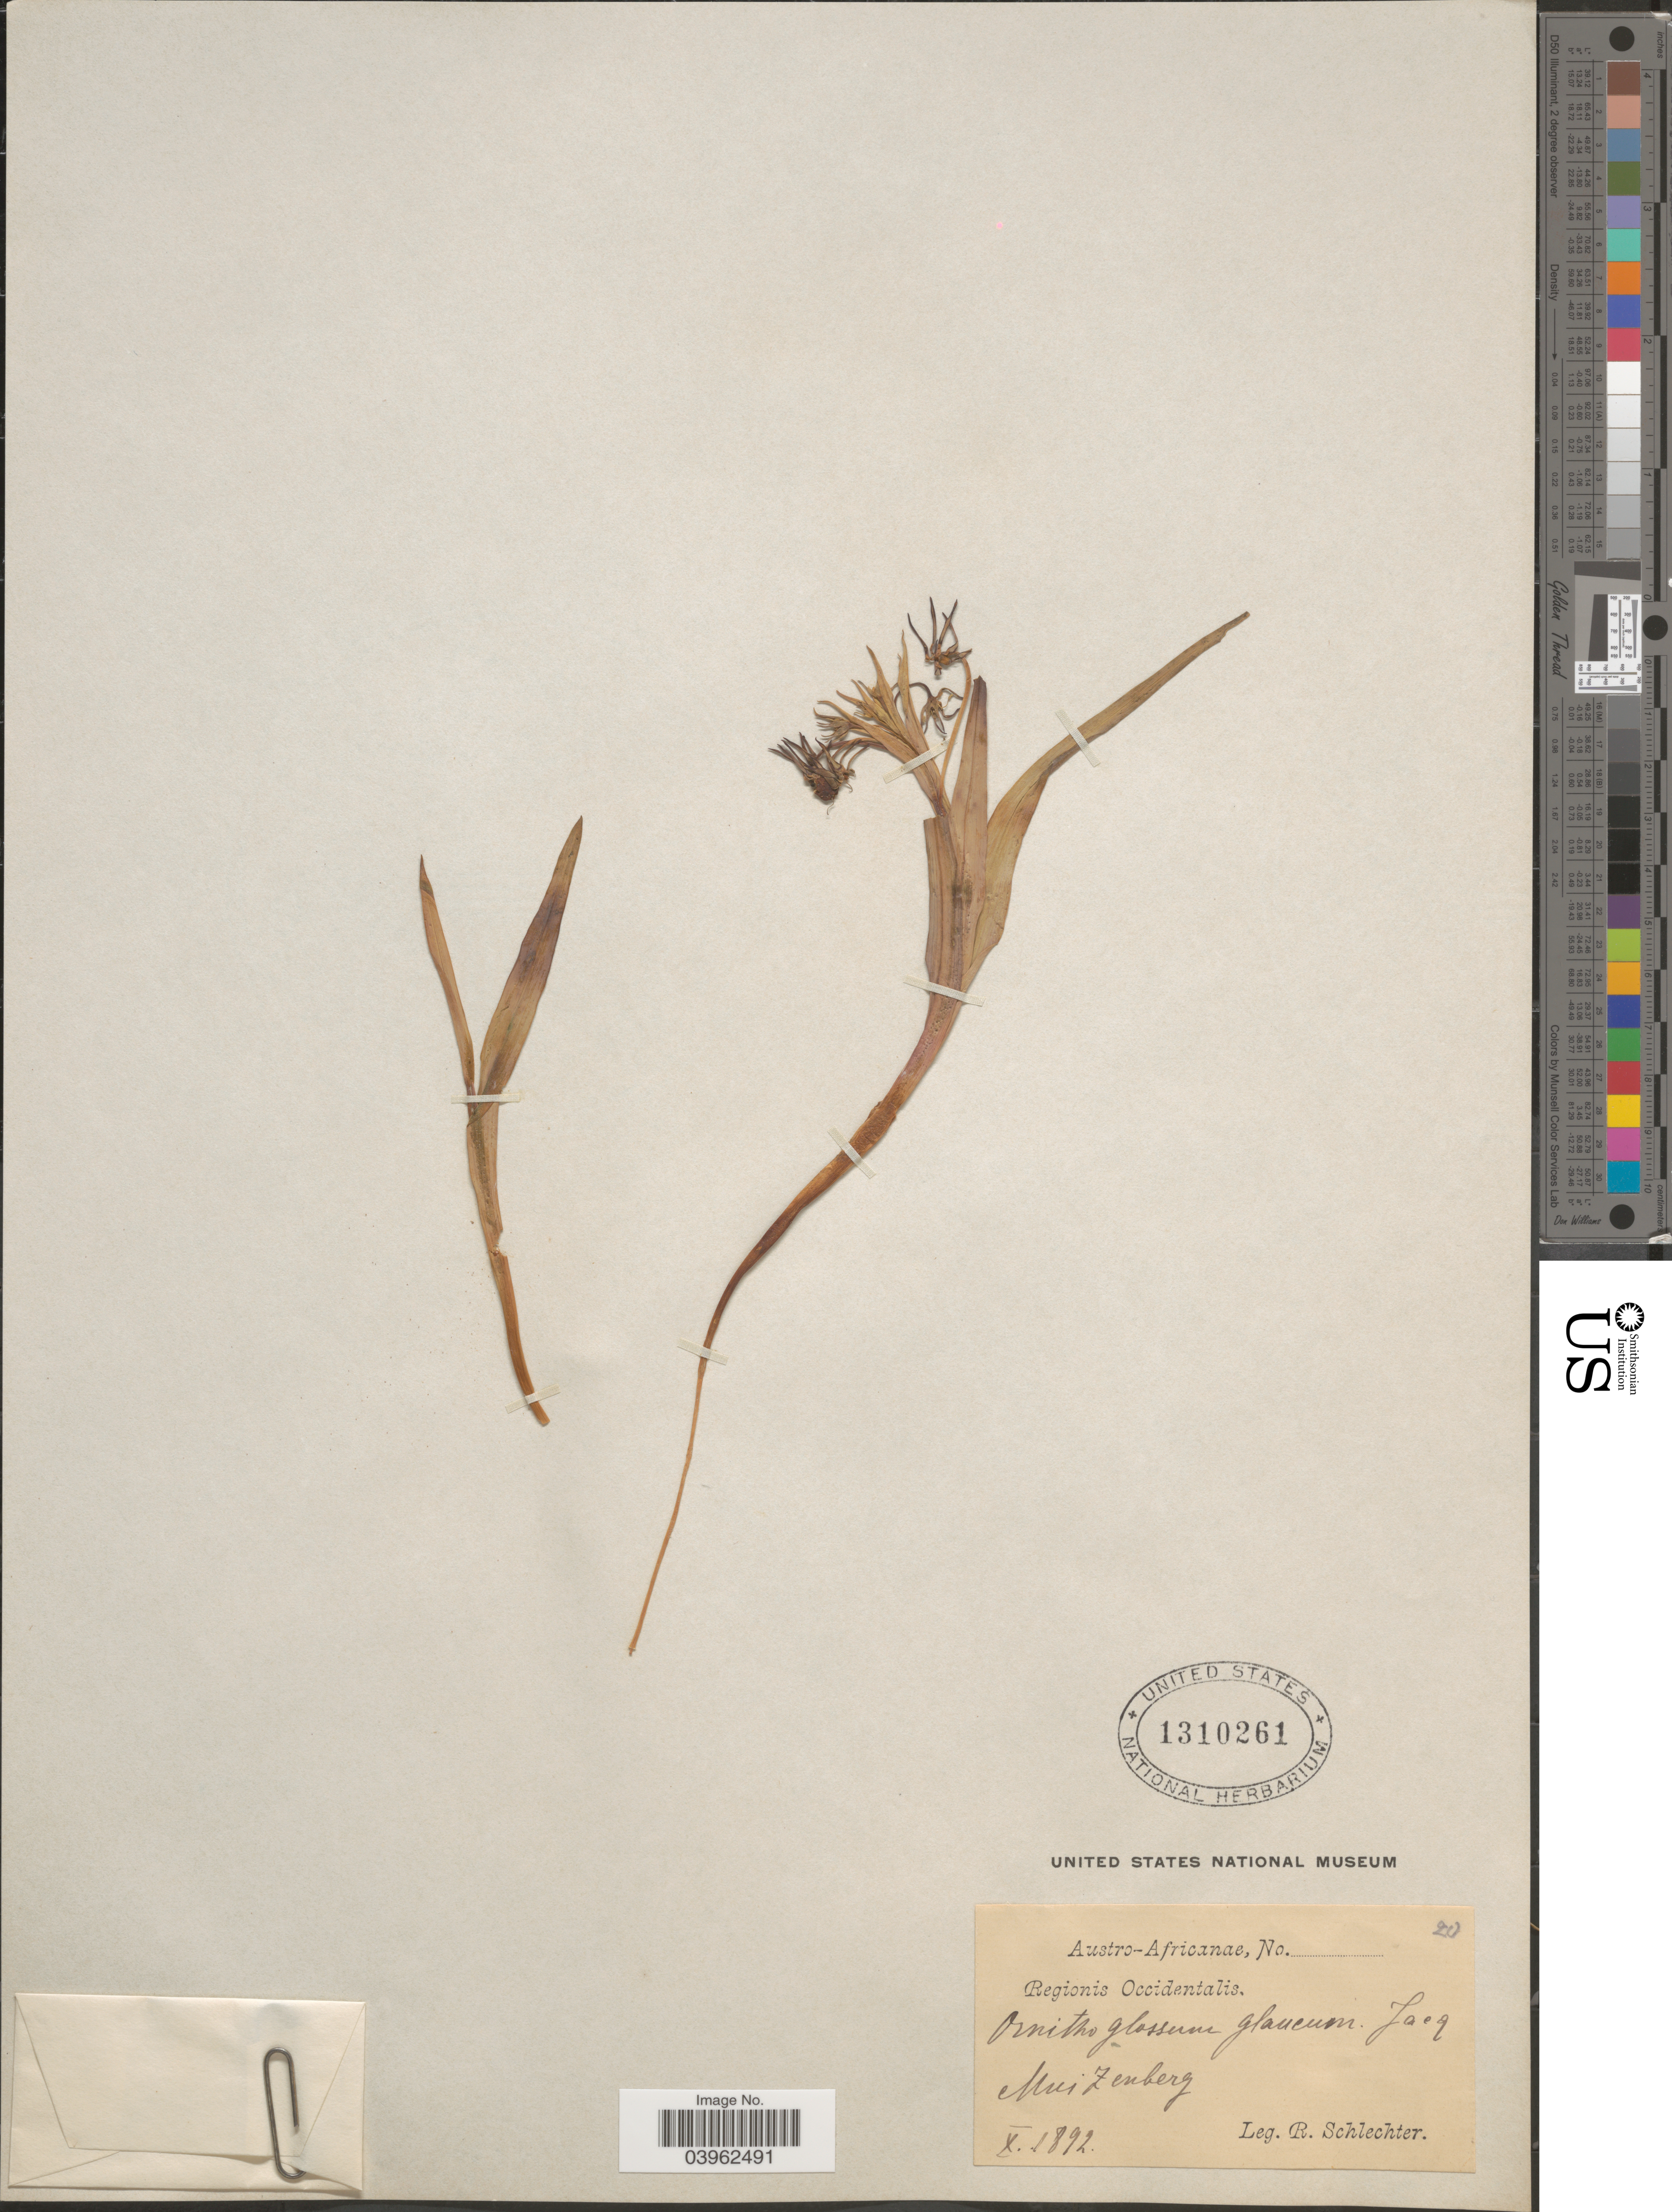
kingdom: Plantae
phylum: Tracheophyta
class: Liliopsida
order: Asparagales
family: Asparagaceae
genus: Ornithogalum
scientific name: Ornithogalum glaucum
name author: Dethard. ex Schult. & Schult. f.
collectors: F. R. R. Schlechter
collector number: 20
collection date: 1892-10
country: South Africa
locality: Austro-Africanae. Regionis Occidentalis. Muizenberg.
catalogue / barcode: US 1310261